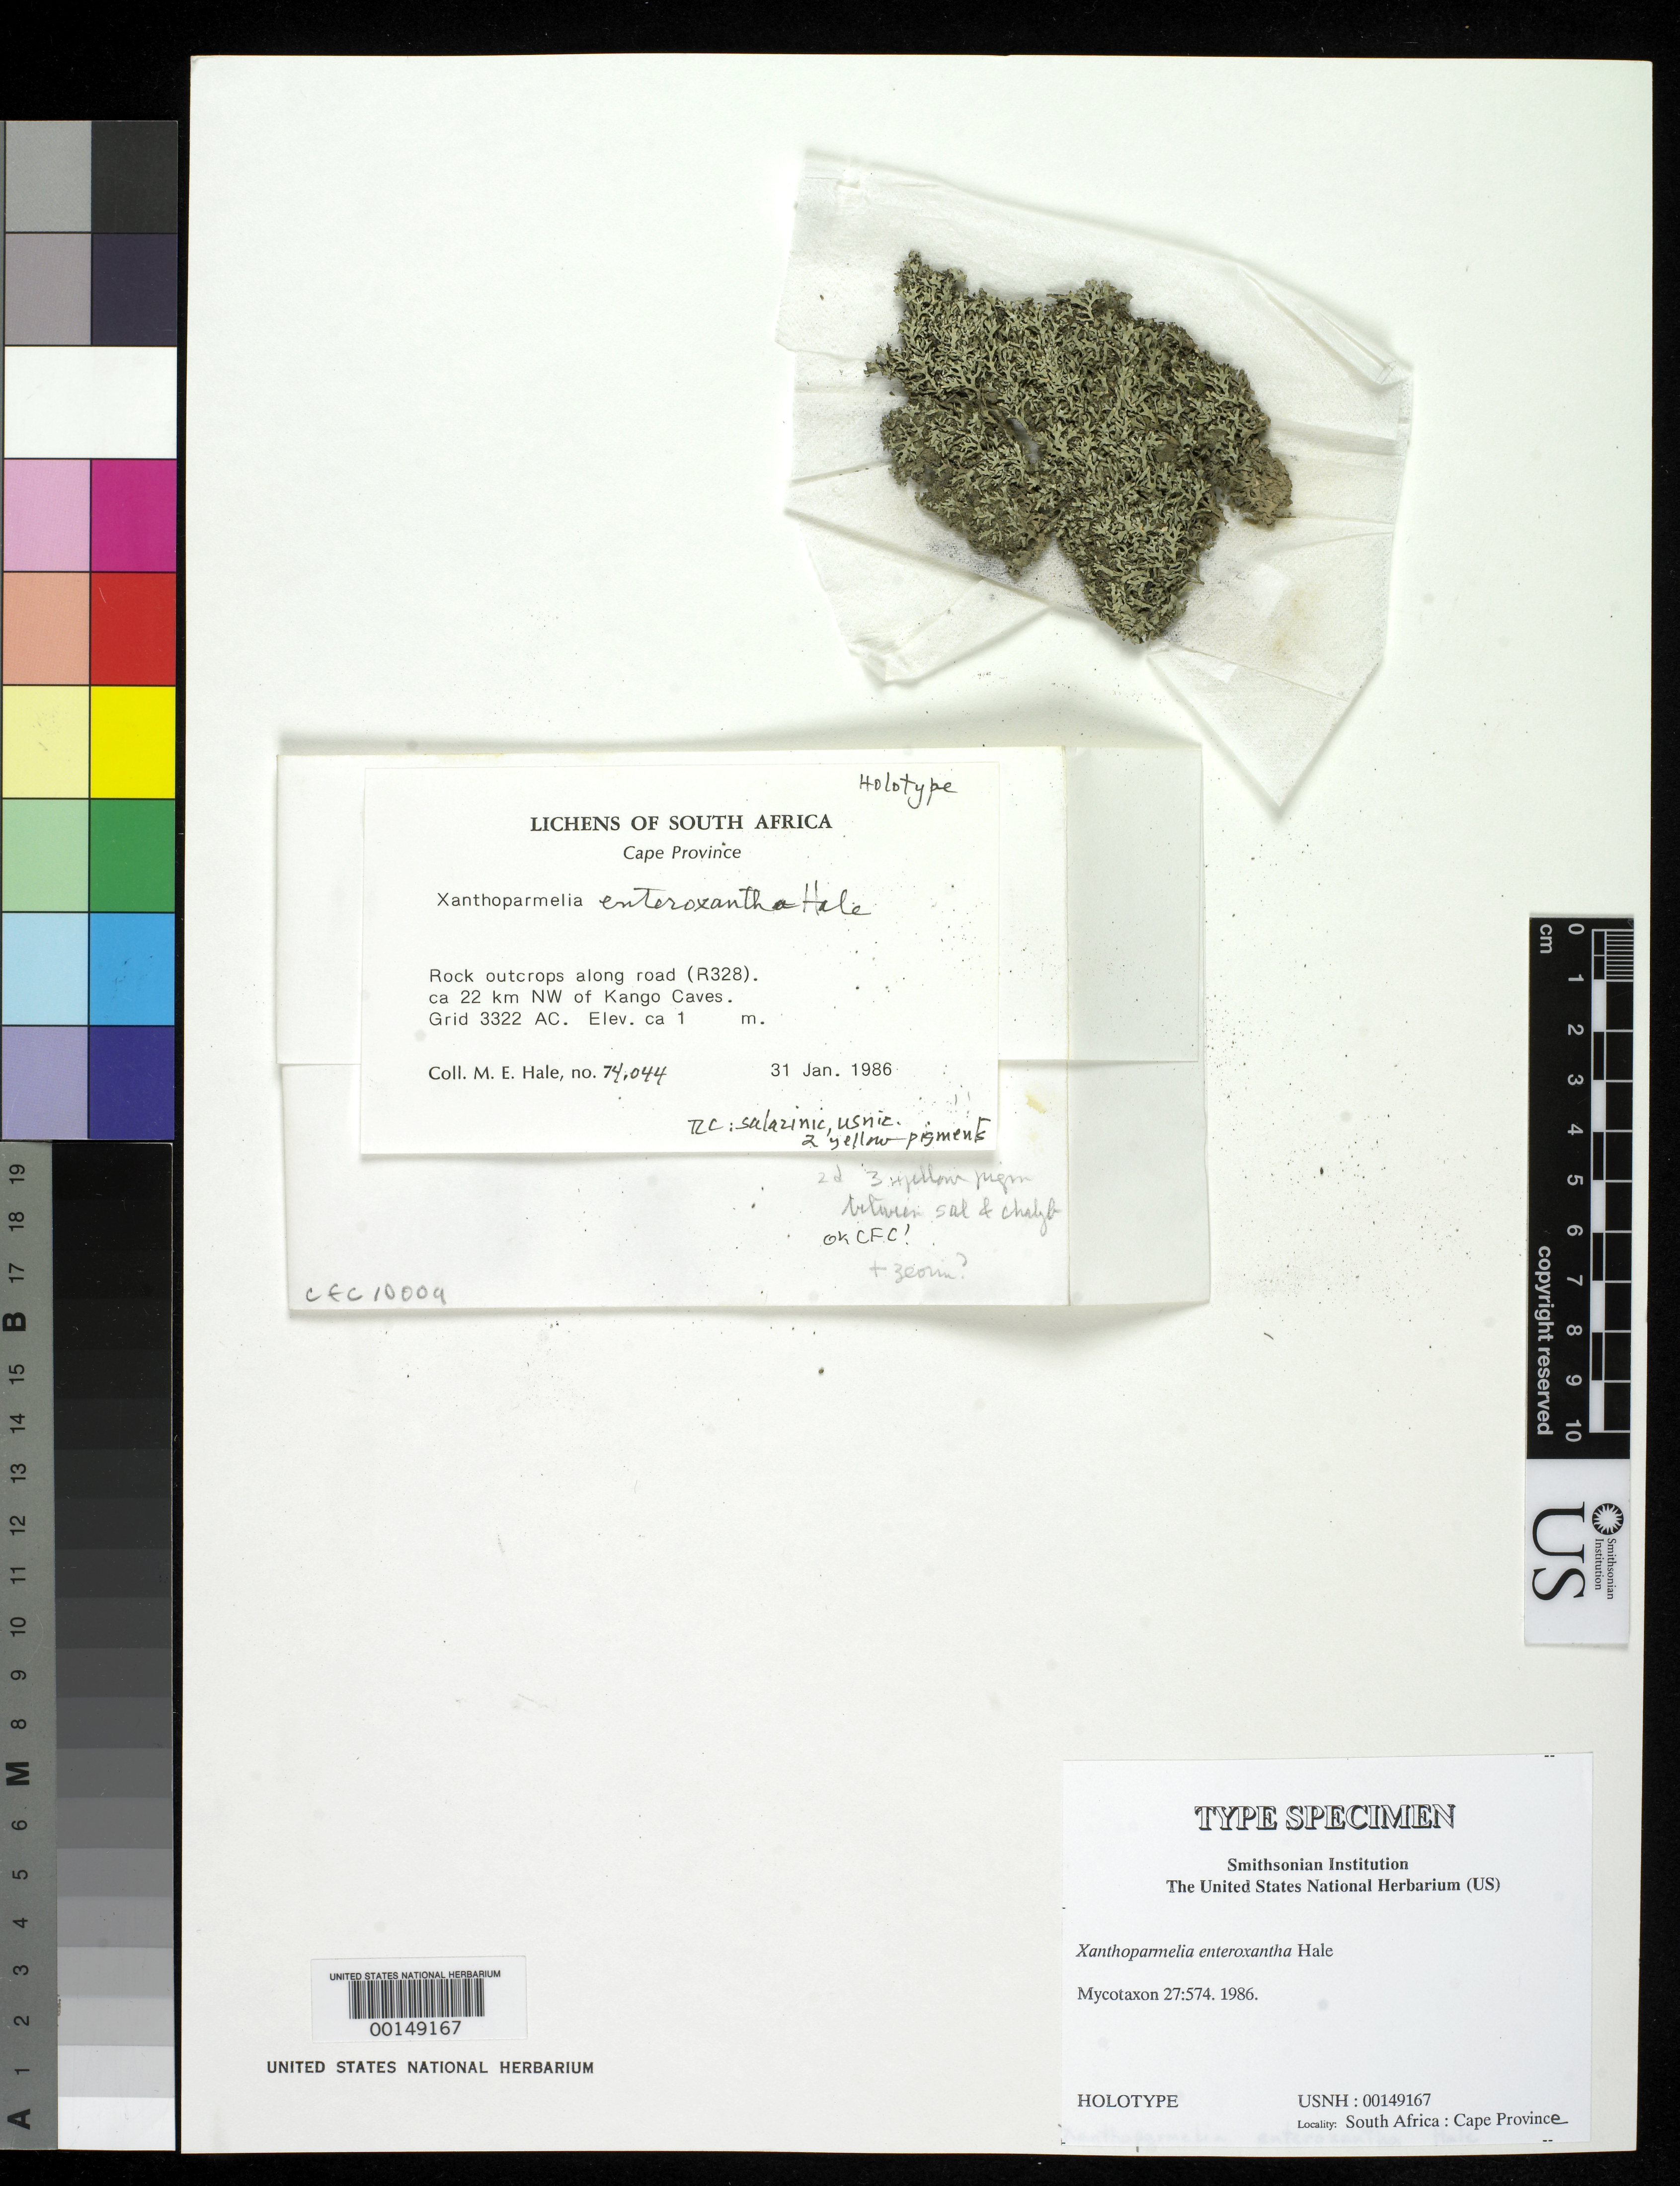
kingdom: Fungi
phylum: Ascomycota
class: Lecanoromycetes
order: Lecanorales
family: Parmeliaceae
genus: Xanthoparmelia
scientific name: Xanthoparmelia enteroxantha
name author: Hale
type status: Holotype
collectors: M. Hale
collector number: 74044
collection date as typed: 31 Jan 1986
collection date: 1986-01-31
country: South Africa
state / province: Western Cape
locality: Ca. 22 km NW of Kango Caves, Grid 3322 AC, rock outcrops along road (R328).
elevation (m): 1